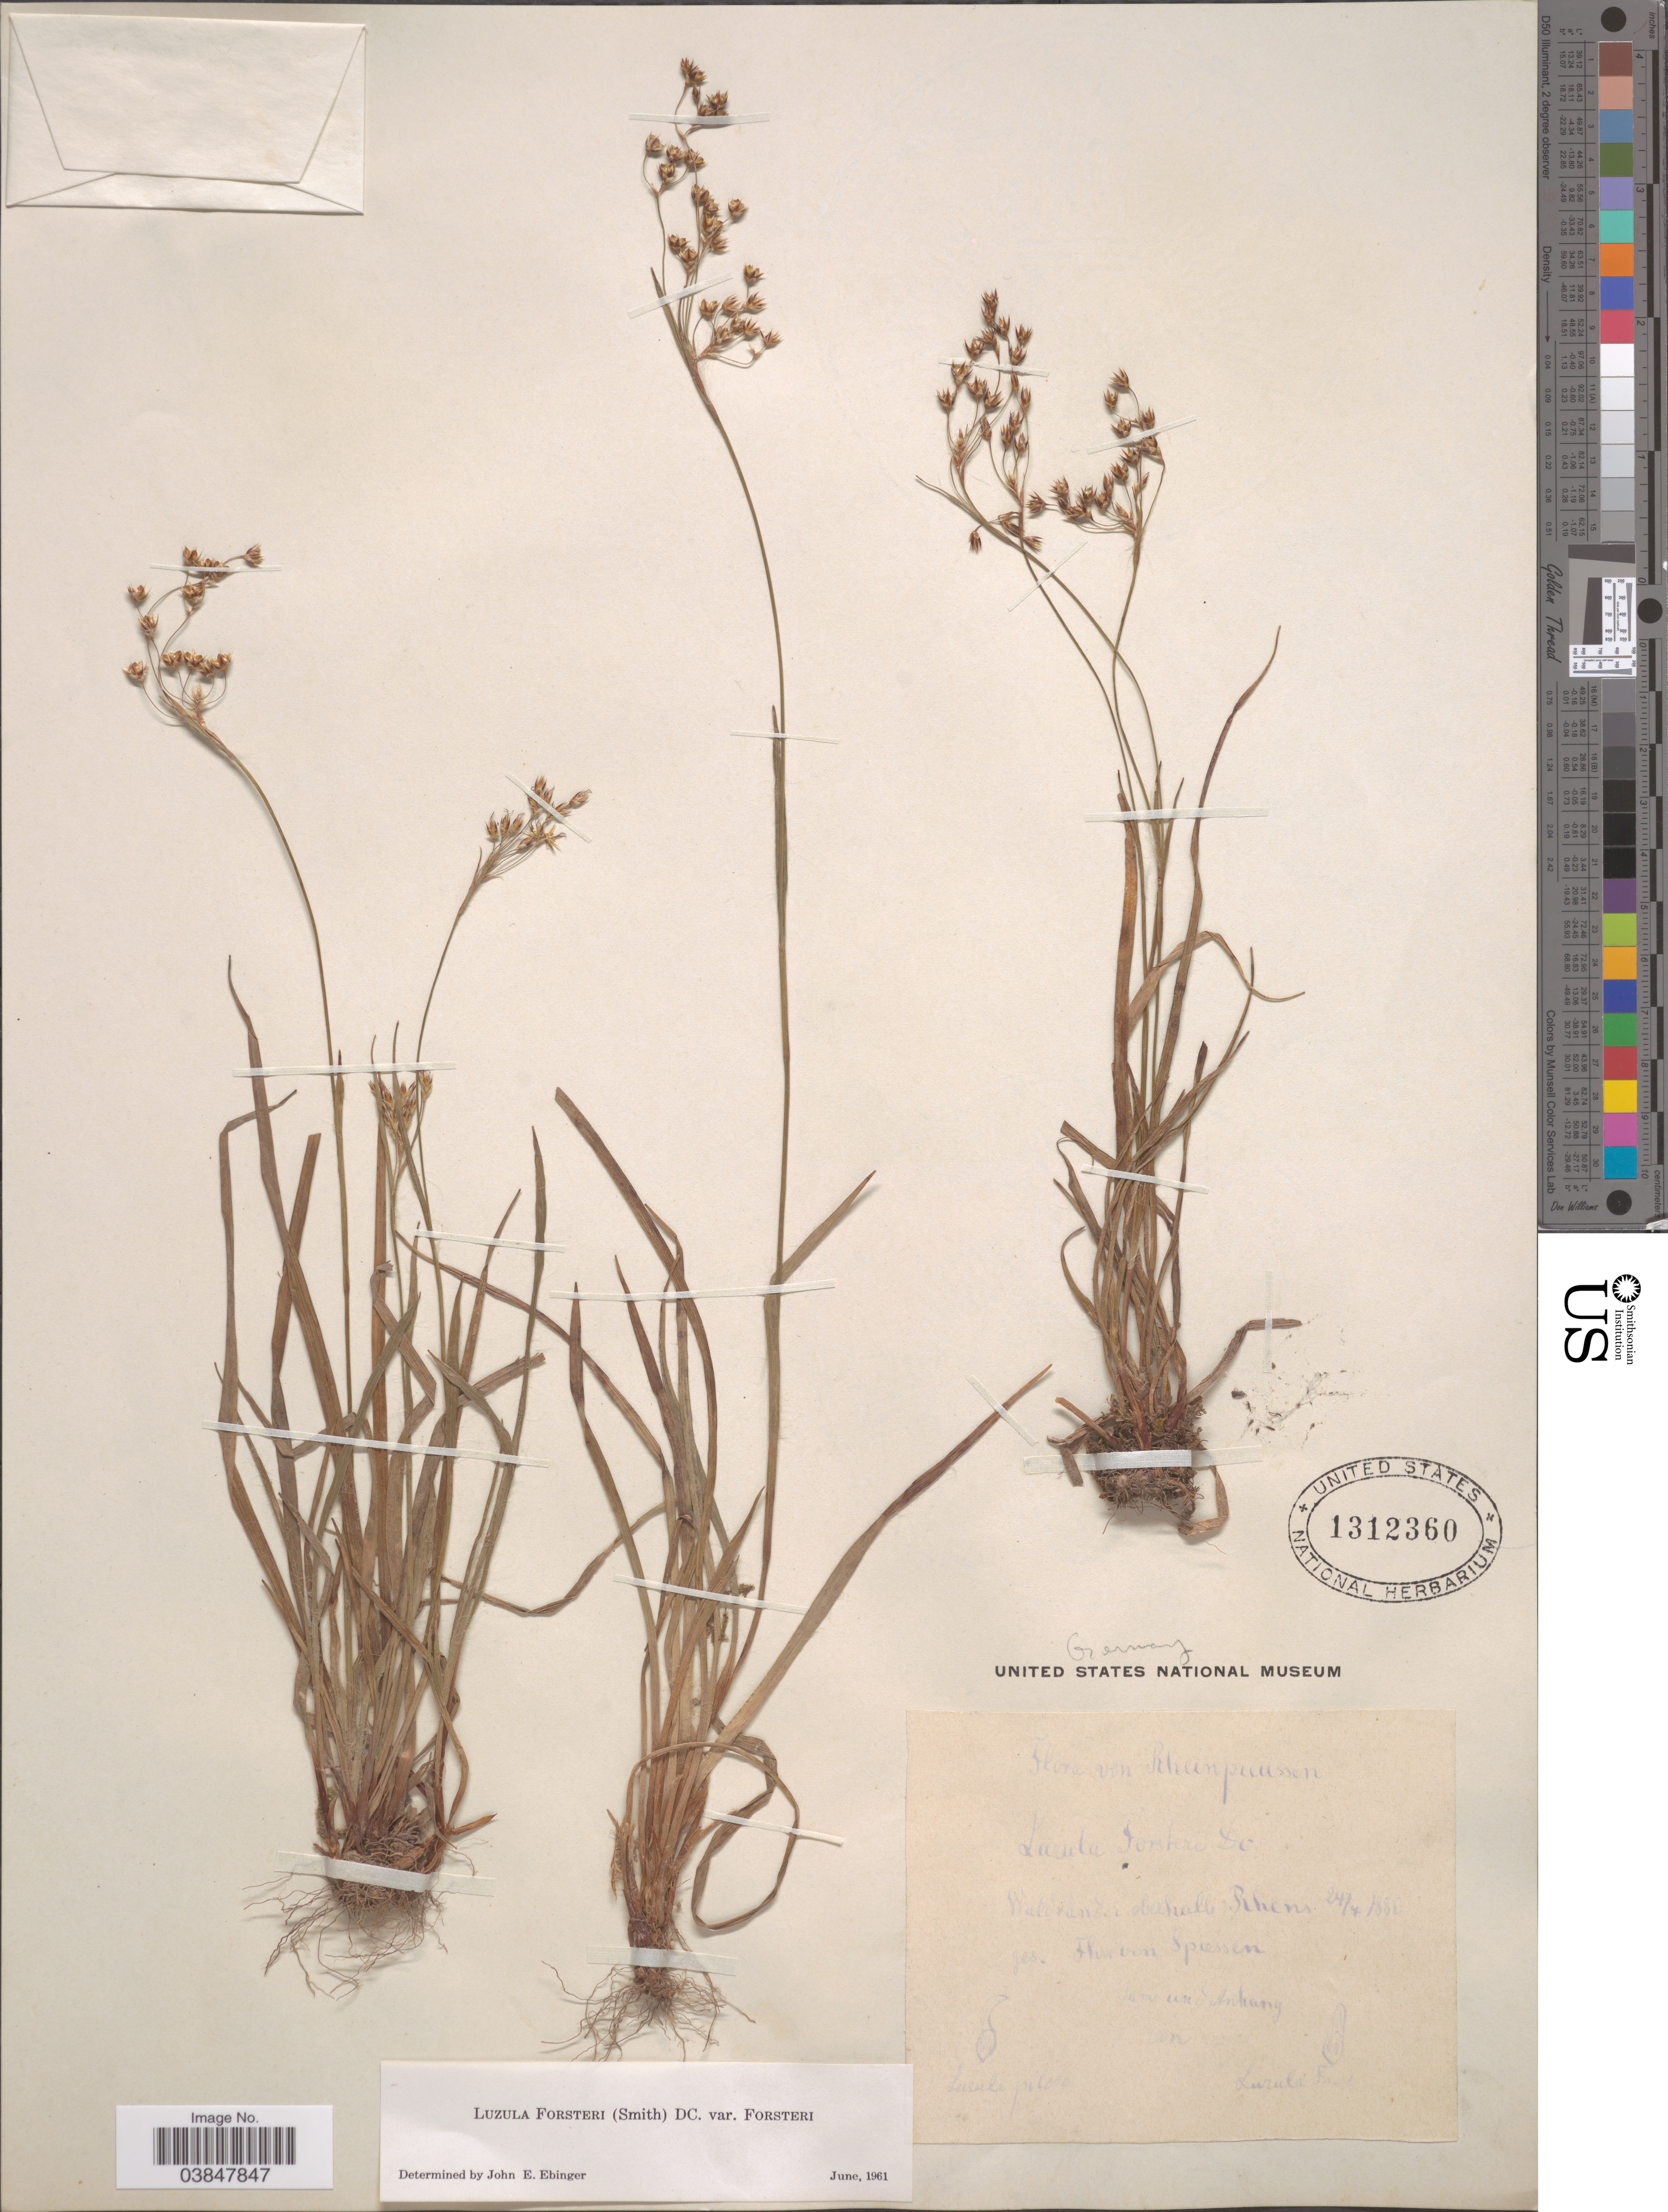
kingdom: Plantae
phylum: Tracheophyta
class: Liliopsida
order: Poales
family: Juncaceae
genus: Luzula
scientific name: Luzula forsteri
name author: (Sm.) DC.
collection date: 1880-04-24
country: Germany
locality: Rheinpreussen. Waldrander oberhalb Rhens ges. [illegible text] Spiessen [illegible text].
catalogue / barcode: US 1312360